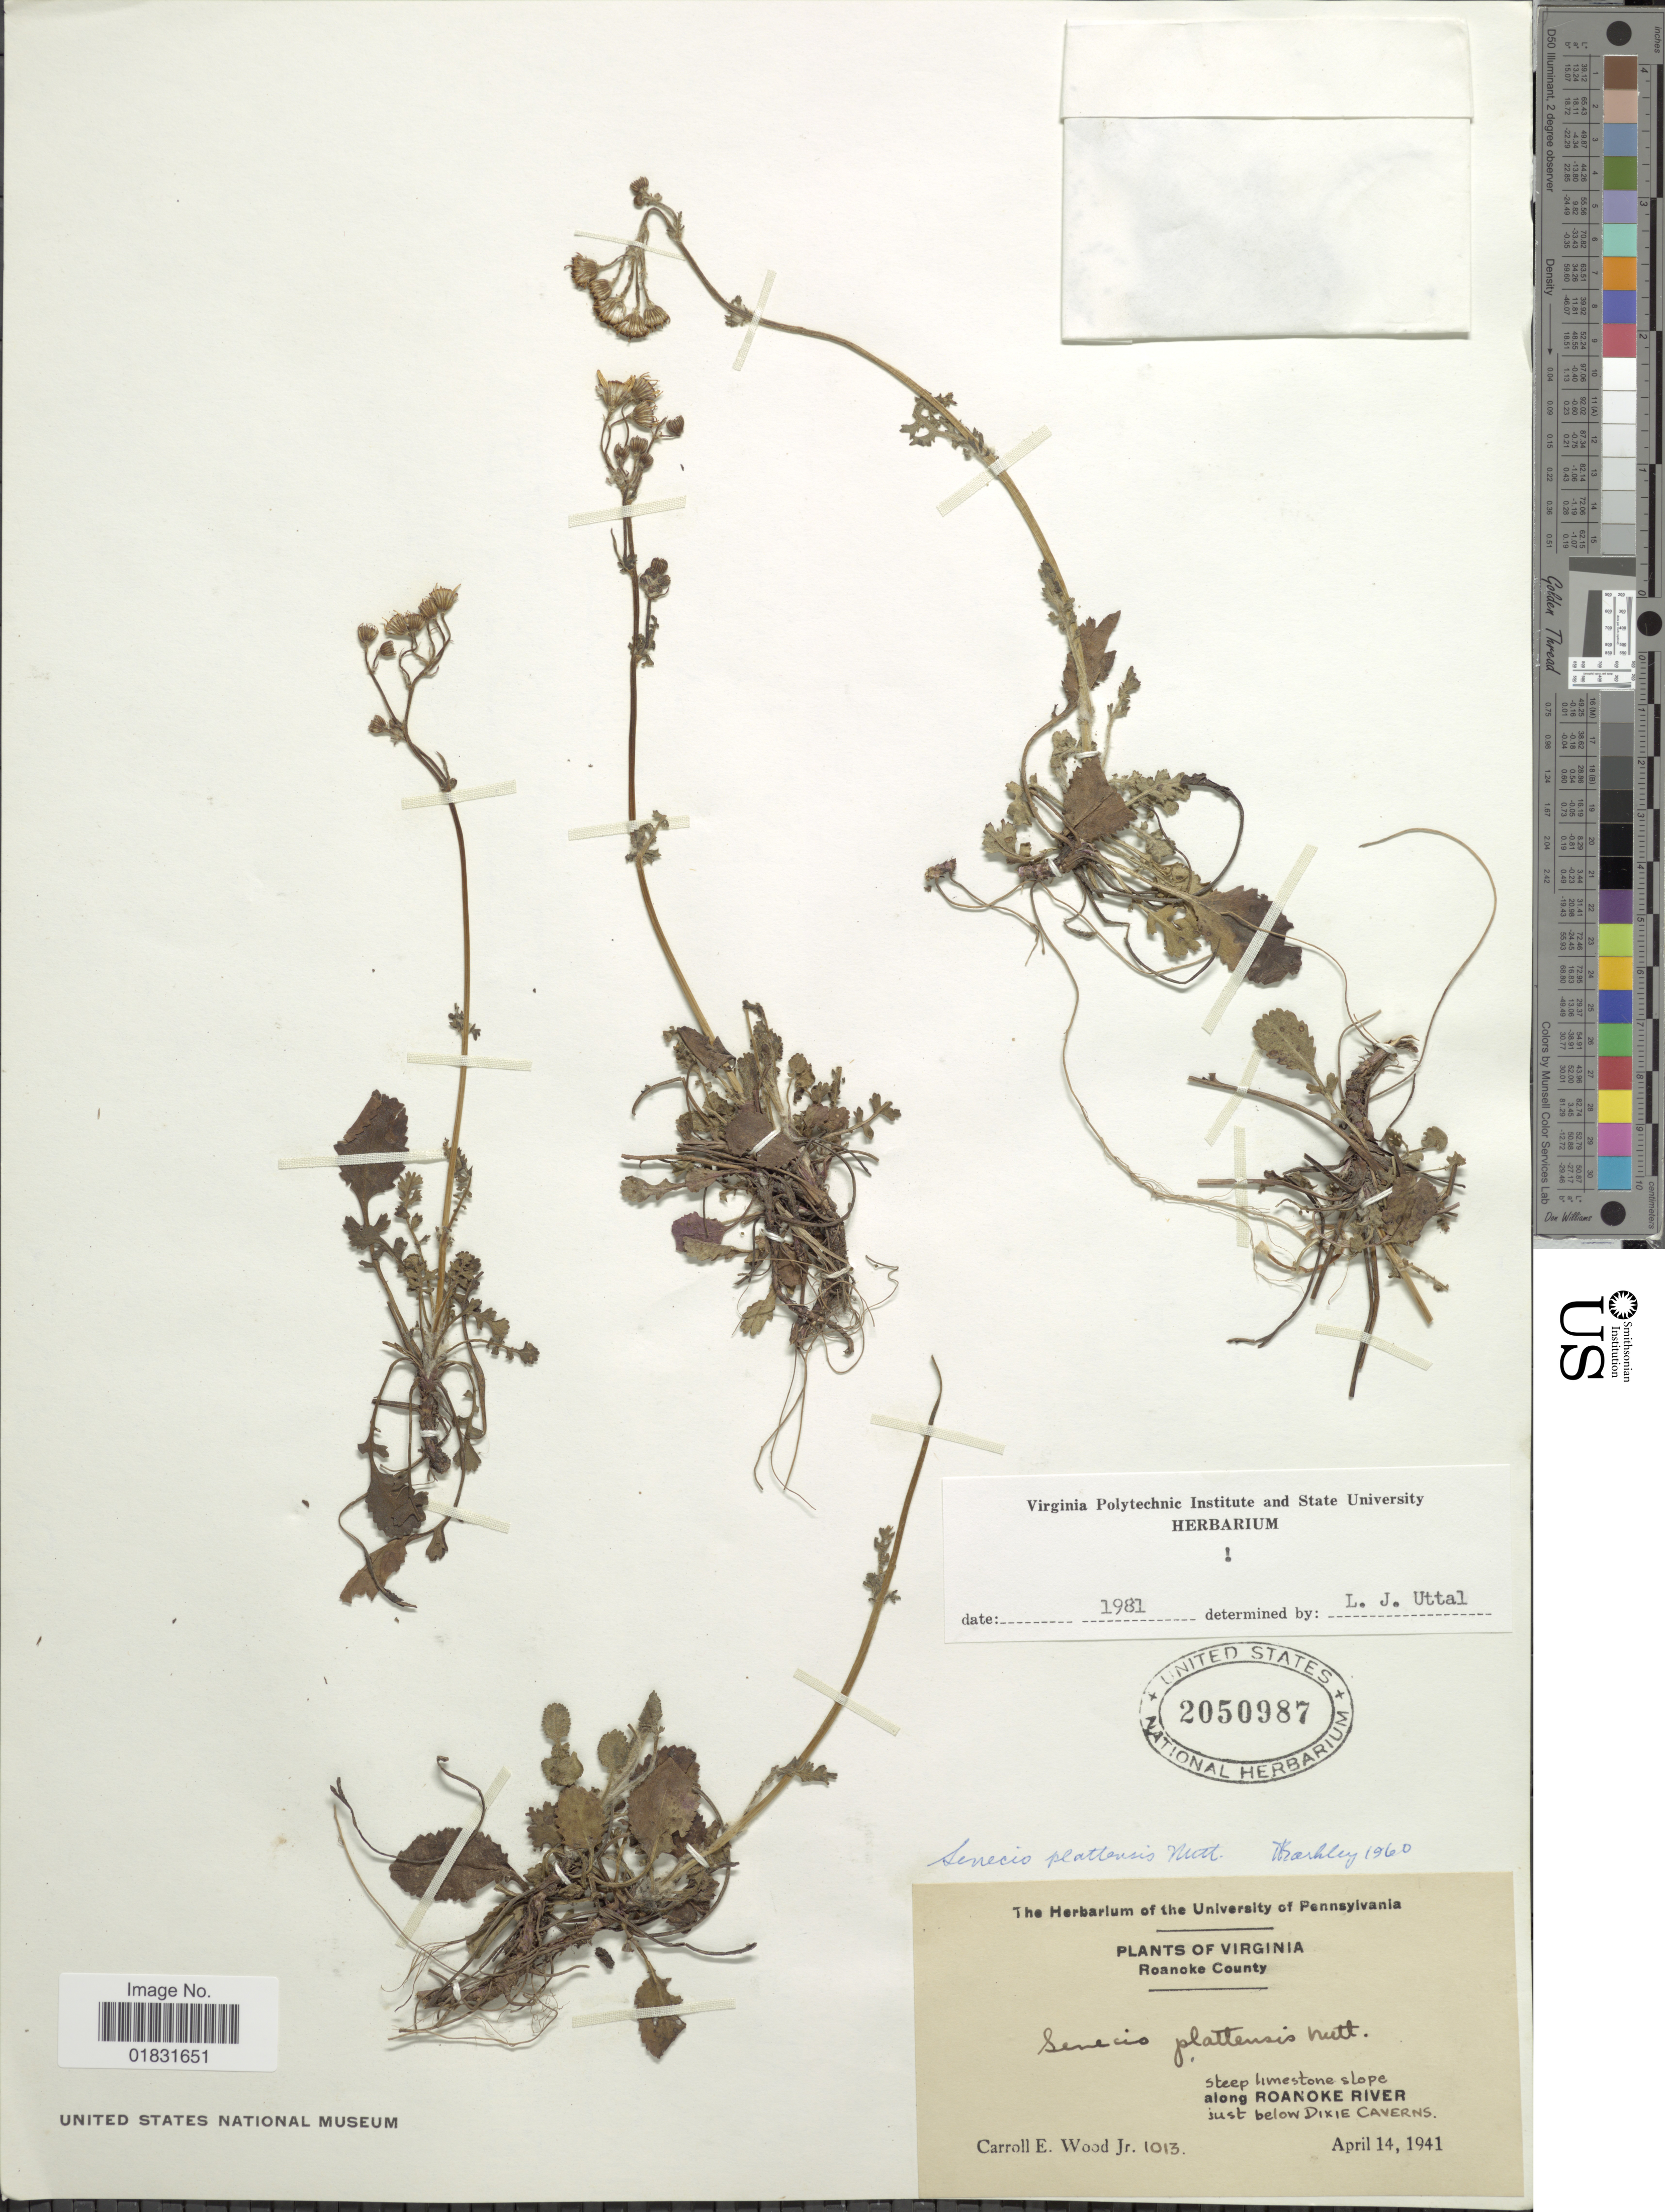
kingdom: Plantae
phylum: Tracheophyta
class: Magnoliopsida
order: Asterales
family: Asteraceae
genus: Packera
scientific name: Packera plattensis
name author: W.A. Weber & Á. Löve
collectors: C. Wood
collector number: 1013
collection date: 1941-04-14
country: United States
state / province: Virginia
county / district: Roanoke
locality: Roanoke County, steep limestone slope along Roanoke River, just below Dixie Caverns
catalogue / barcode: US 2050987